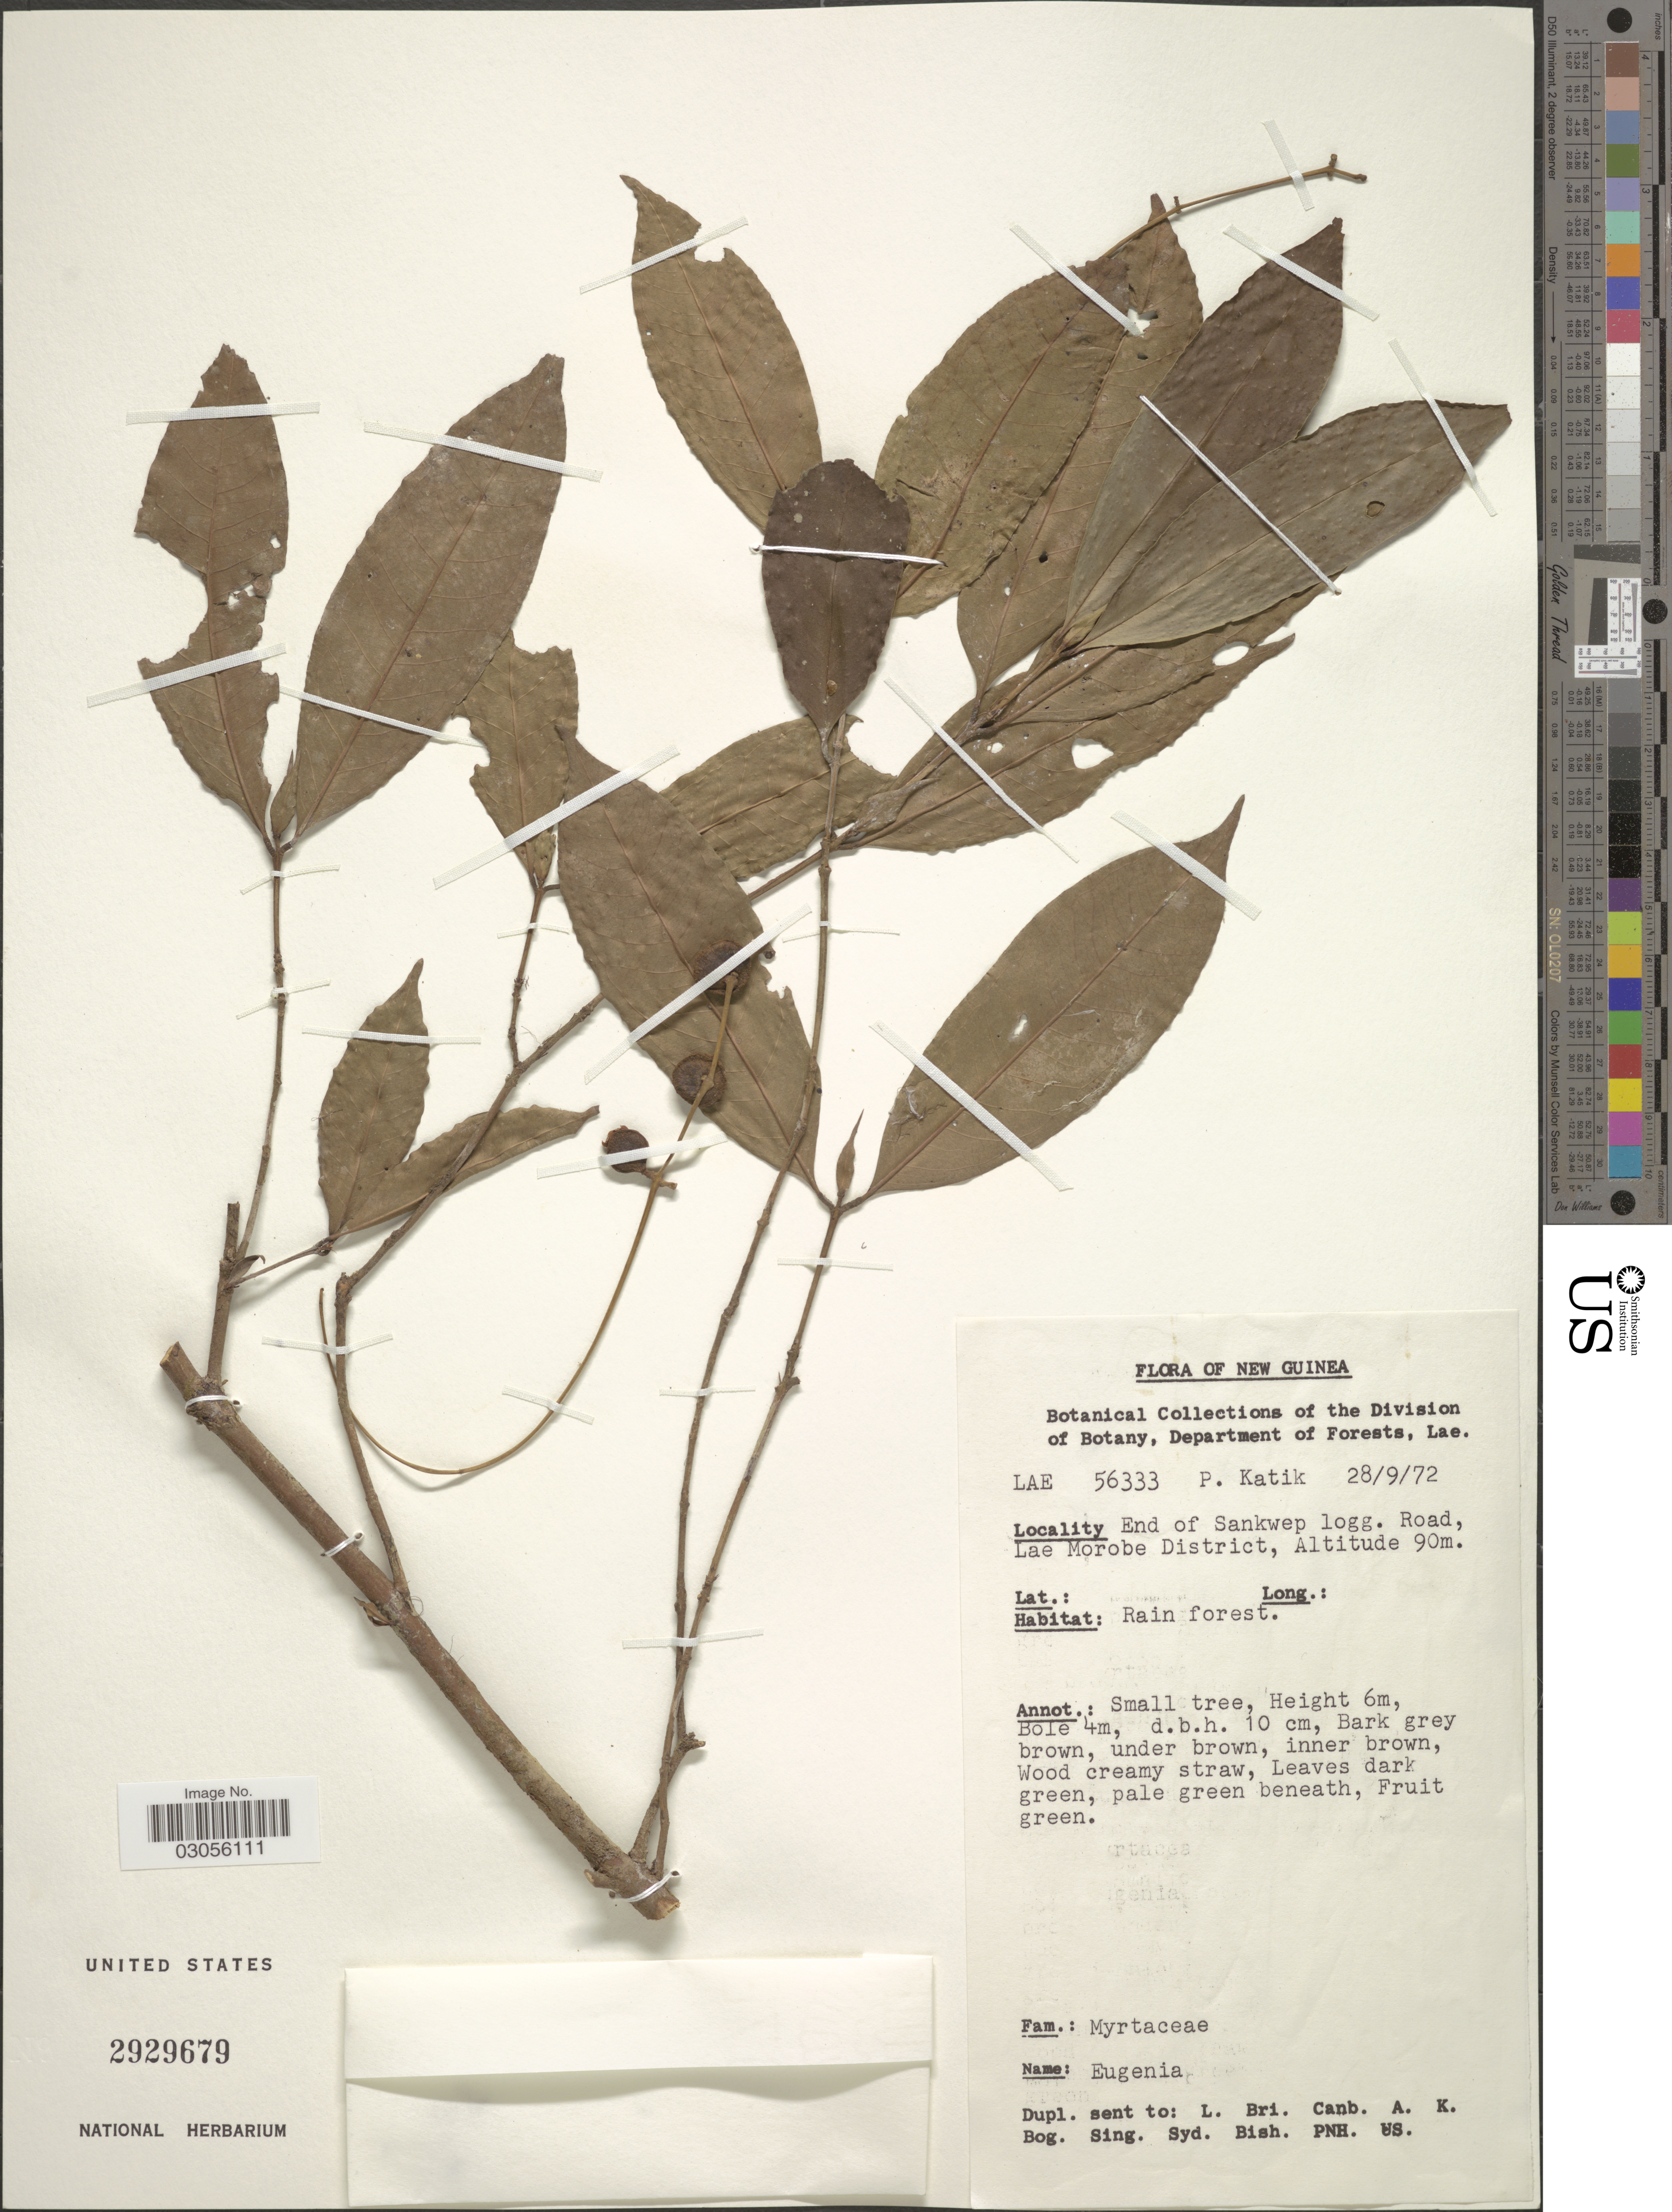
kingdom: Plantae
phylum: Tracheophyta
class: Magnoliopsida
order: Myrtales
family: Myrtaceae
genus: Syzygium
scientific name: Syzygium sp.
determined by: Strong, M. T., (US), Smithsonian Institution - National Museum of Natural History (UNITED STATES)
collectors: P. Katik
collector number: LAE 56333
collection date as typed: Transcribed d/m/y: 28/9/72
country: Papua New Guinea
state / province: Morobe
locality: New Guinea. End of Sankwep logg. Road, Lae Morobe District.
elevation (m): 90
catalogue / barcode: US 2929679